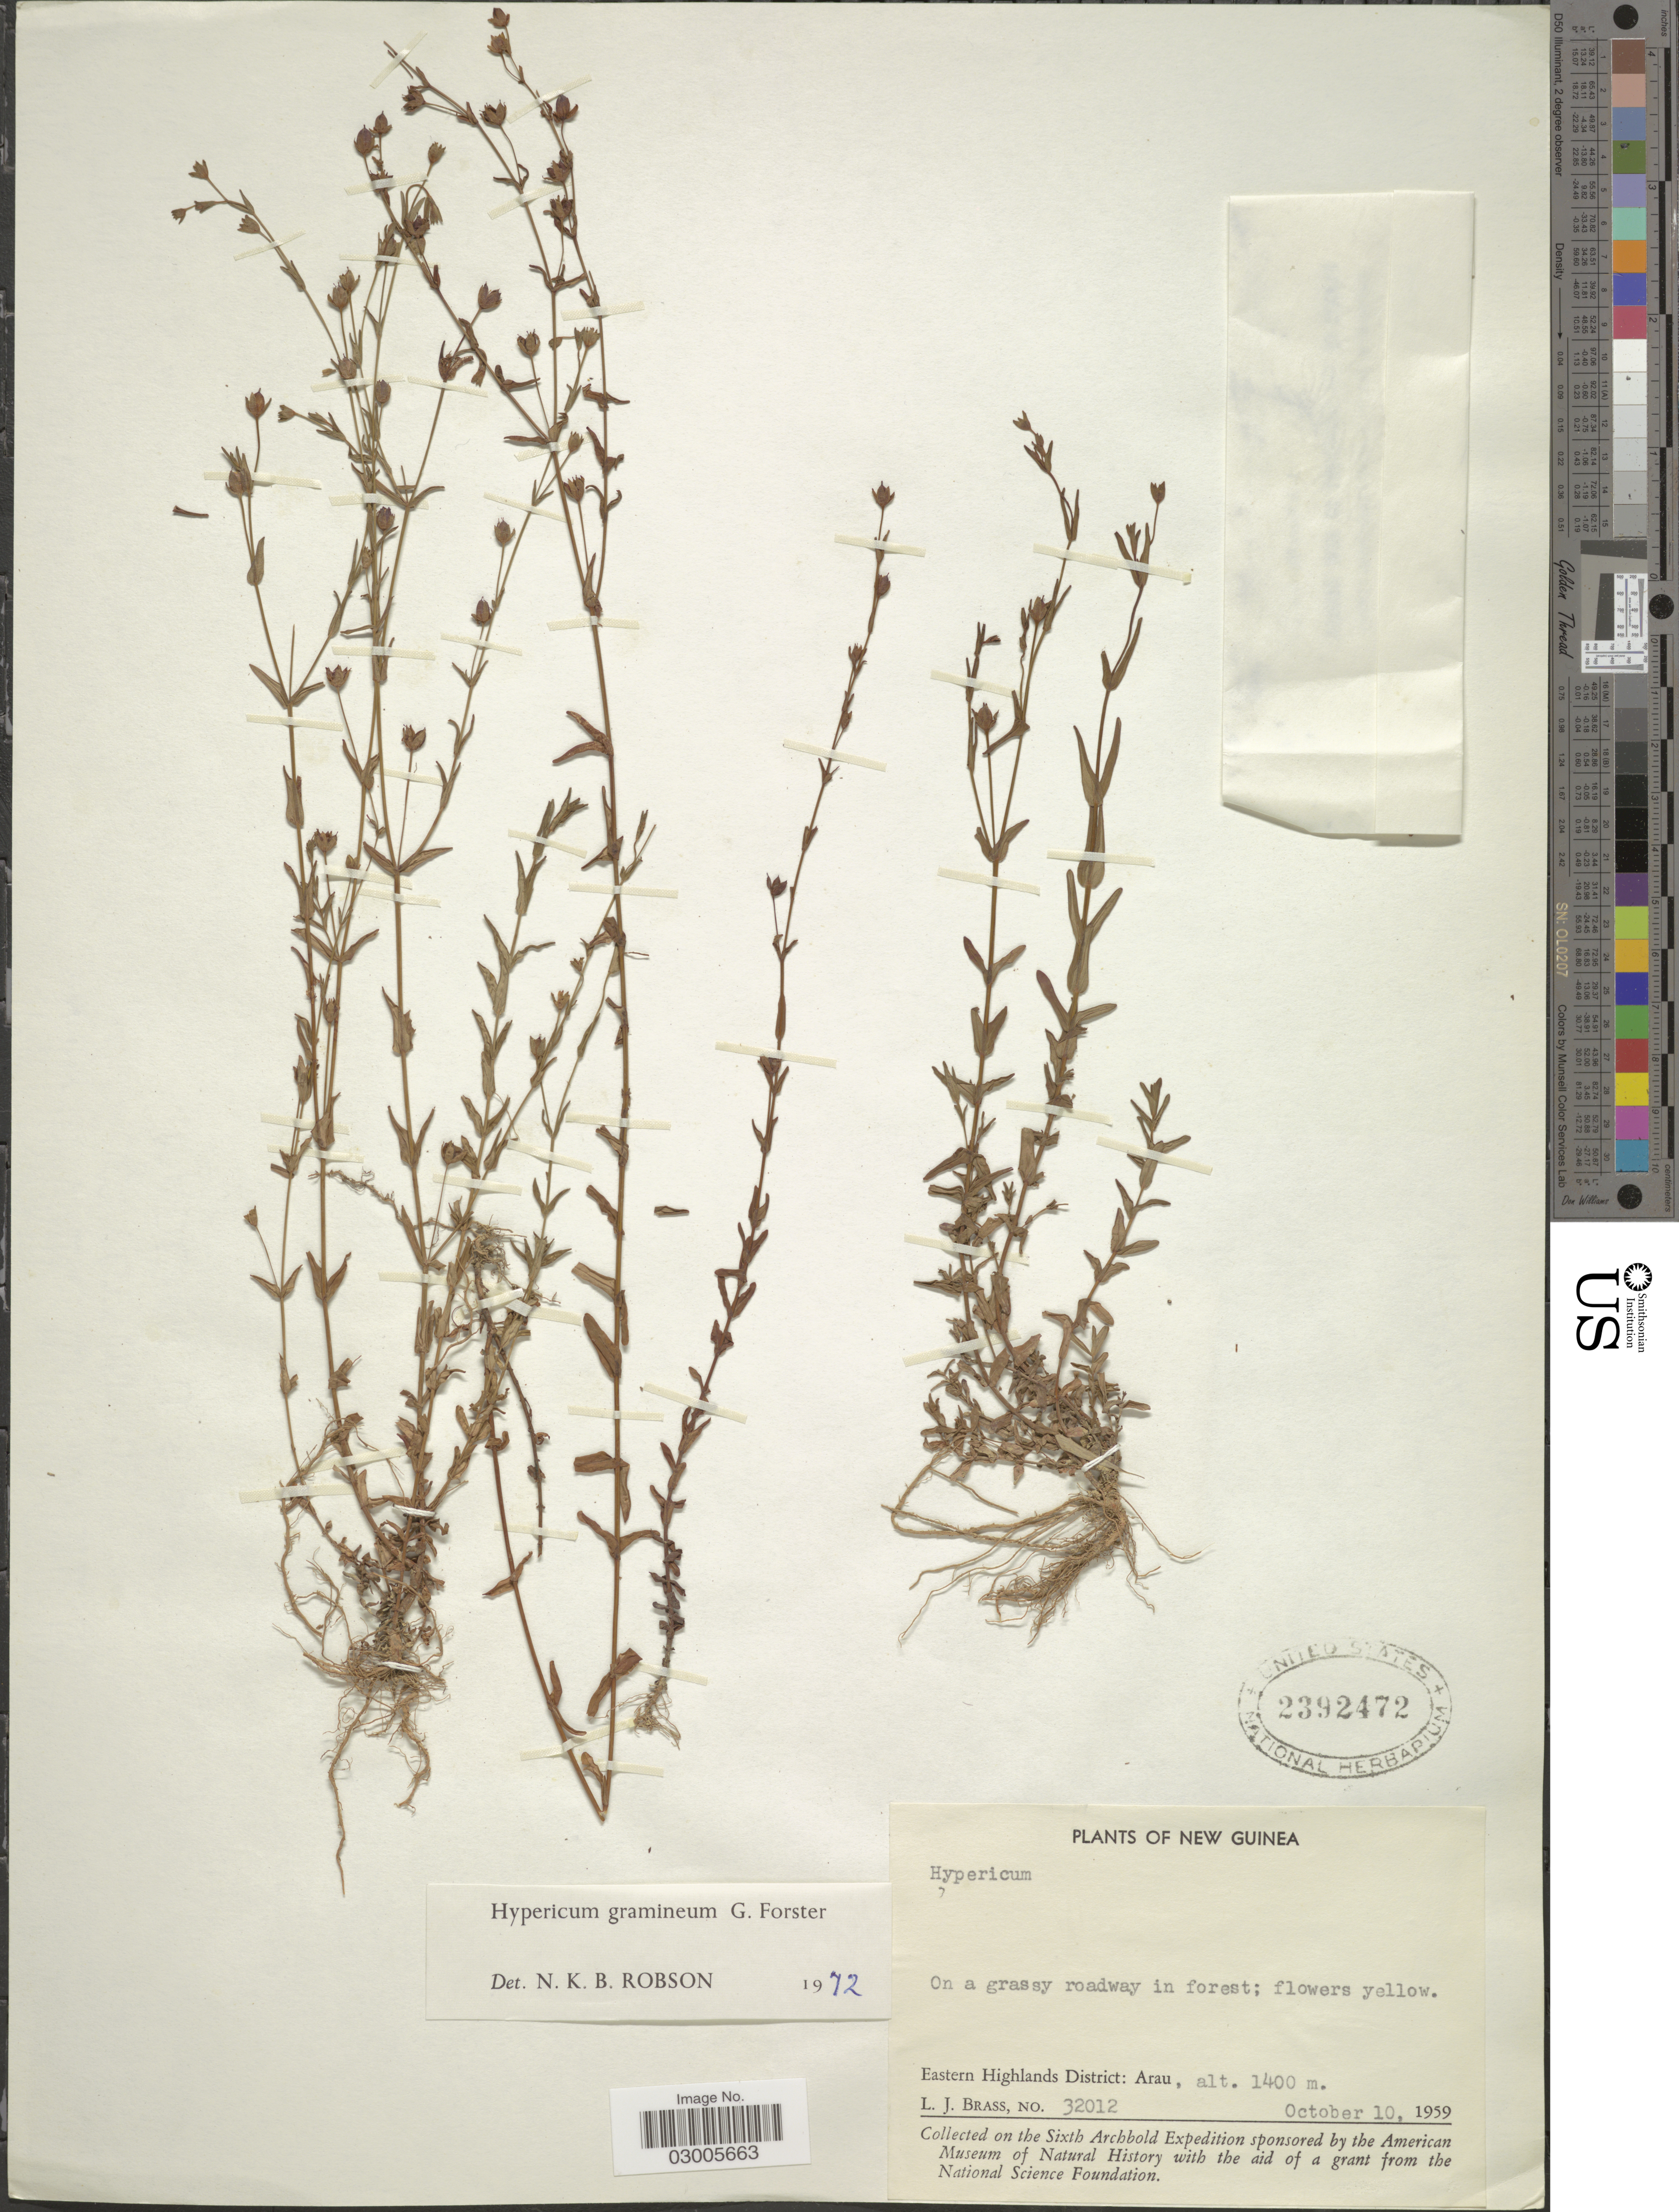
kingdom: Plantae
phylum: Tracheophyta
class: Magnoliopsida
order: Malpighiales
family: Hypericaceae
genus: Hypericum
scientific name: Hypericum gramineum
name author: G. Forst.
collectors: L. J. Brass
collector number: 32012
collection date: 1959-10-10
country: Papua New Guinea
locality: New Guinea, Eastern Highlands District: Arau.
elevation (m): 1400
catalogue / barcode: US 2392472